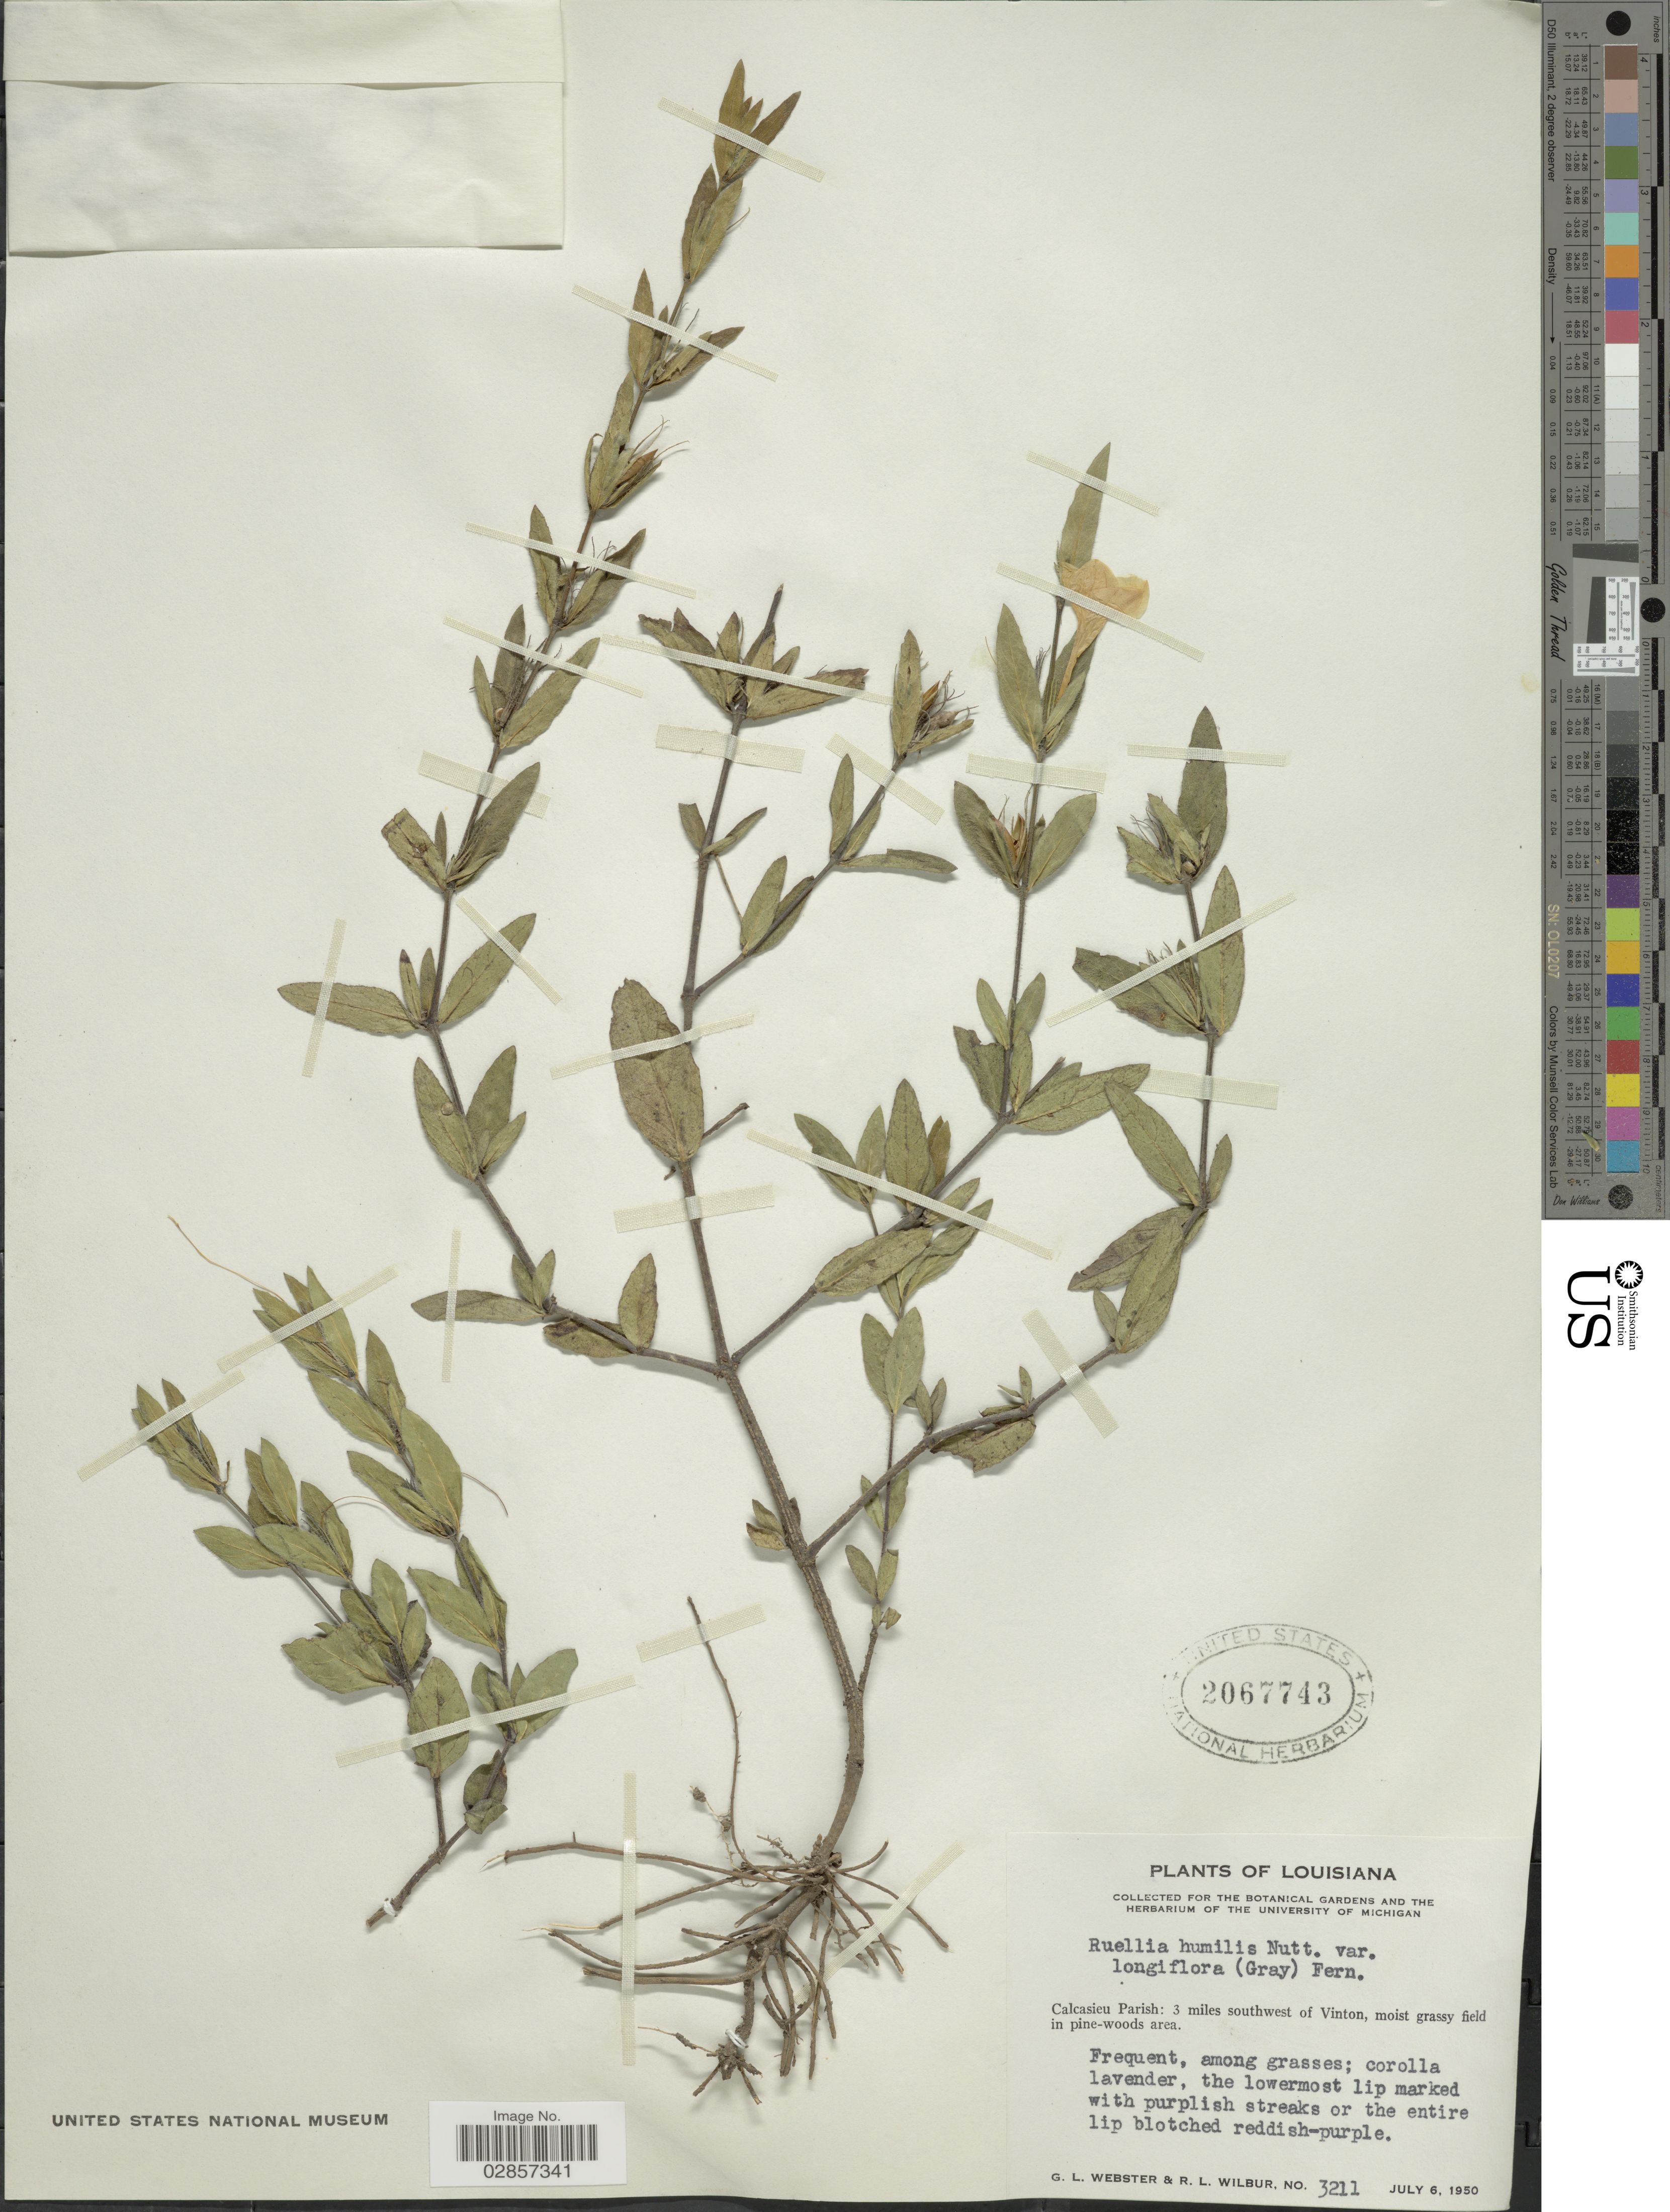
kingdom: Plantae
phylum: Tracheophyta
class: Magnoliopsida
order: Lamiales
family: Acanthaceae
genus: Ruellia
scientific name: Ruellia humilis var. longiflora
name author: (A. Gray) Fernald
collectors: G. L. Webster & R. L. Wilbur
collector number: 3211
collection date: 1950-07-06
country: United States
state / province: Louisiana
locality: Calcasieu Parish: 3 miles southwest of Vinton, moist grassy field in pine-woods area.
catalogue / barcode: US 2067743